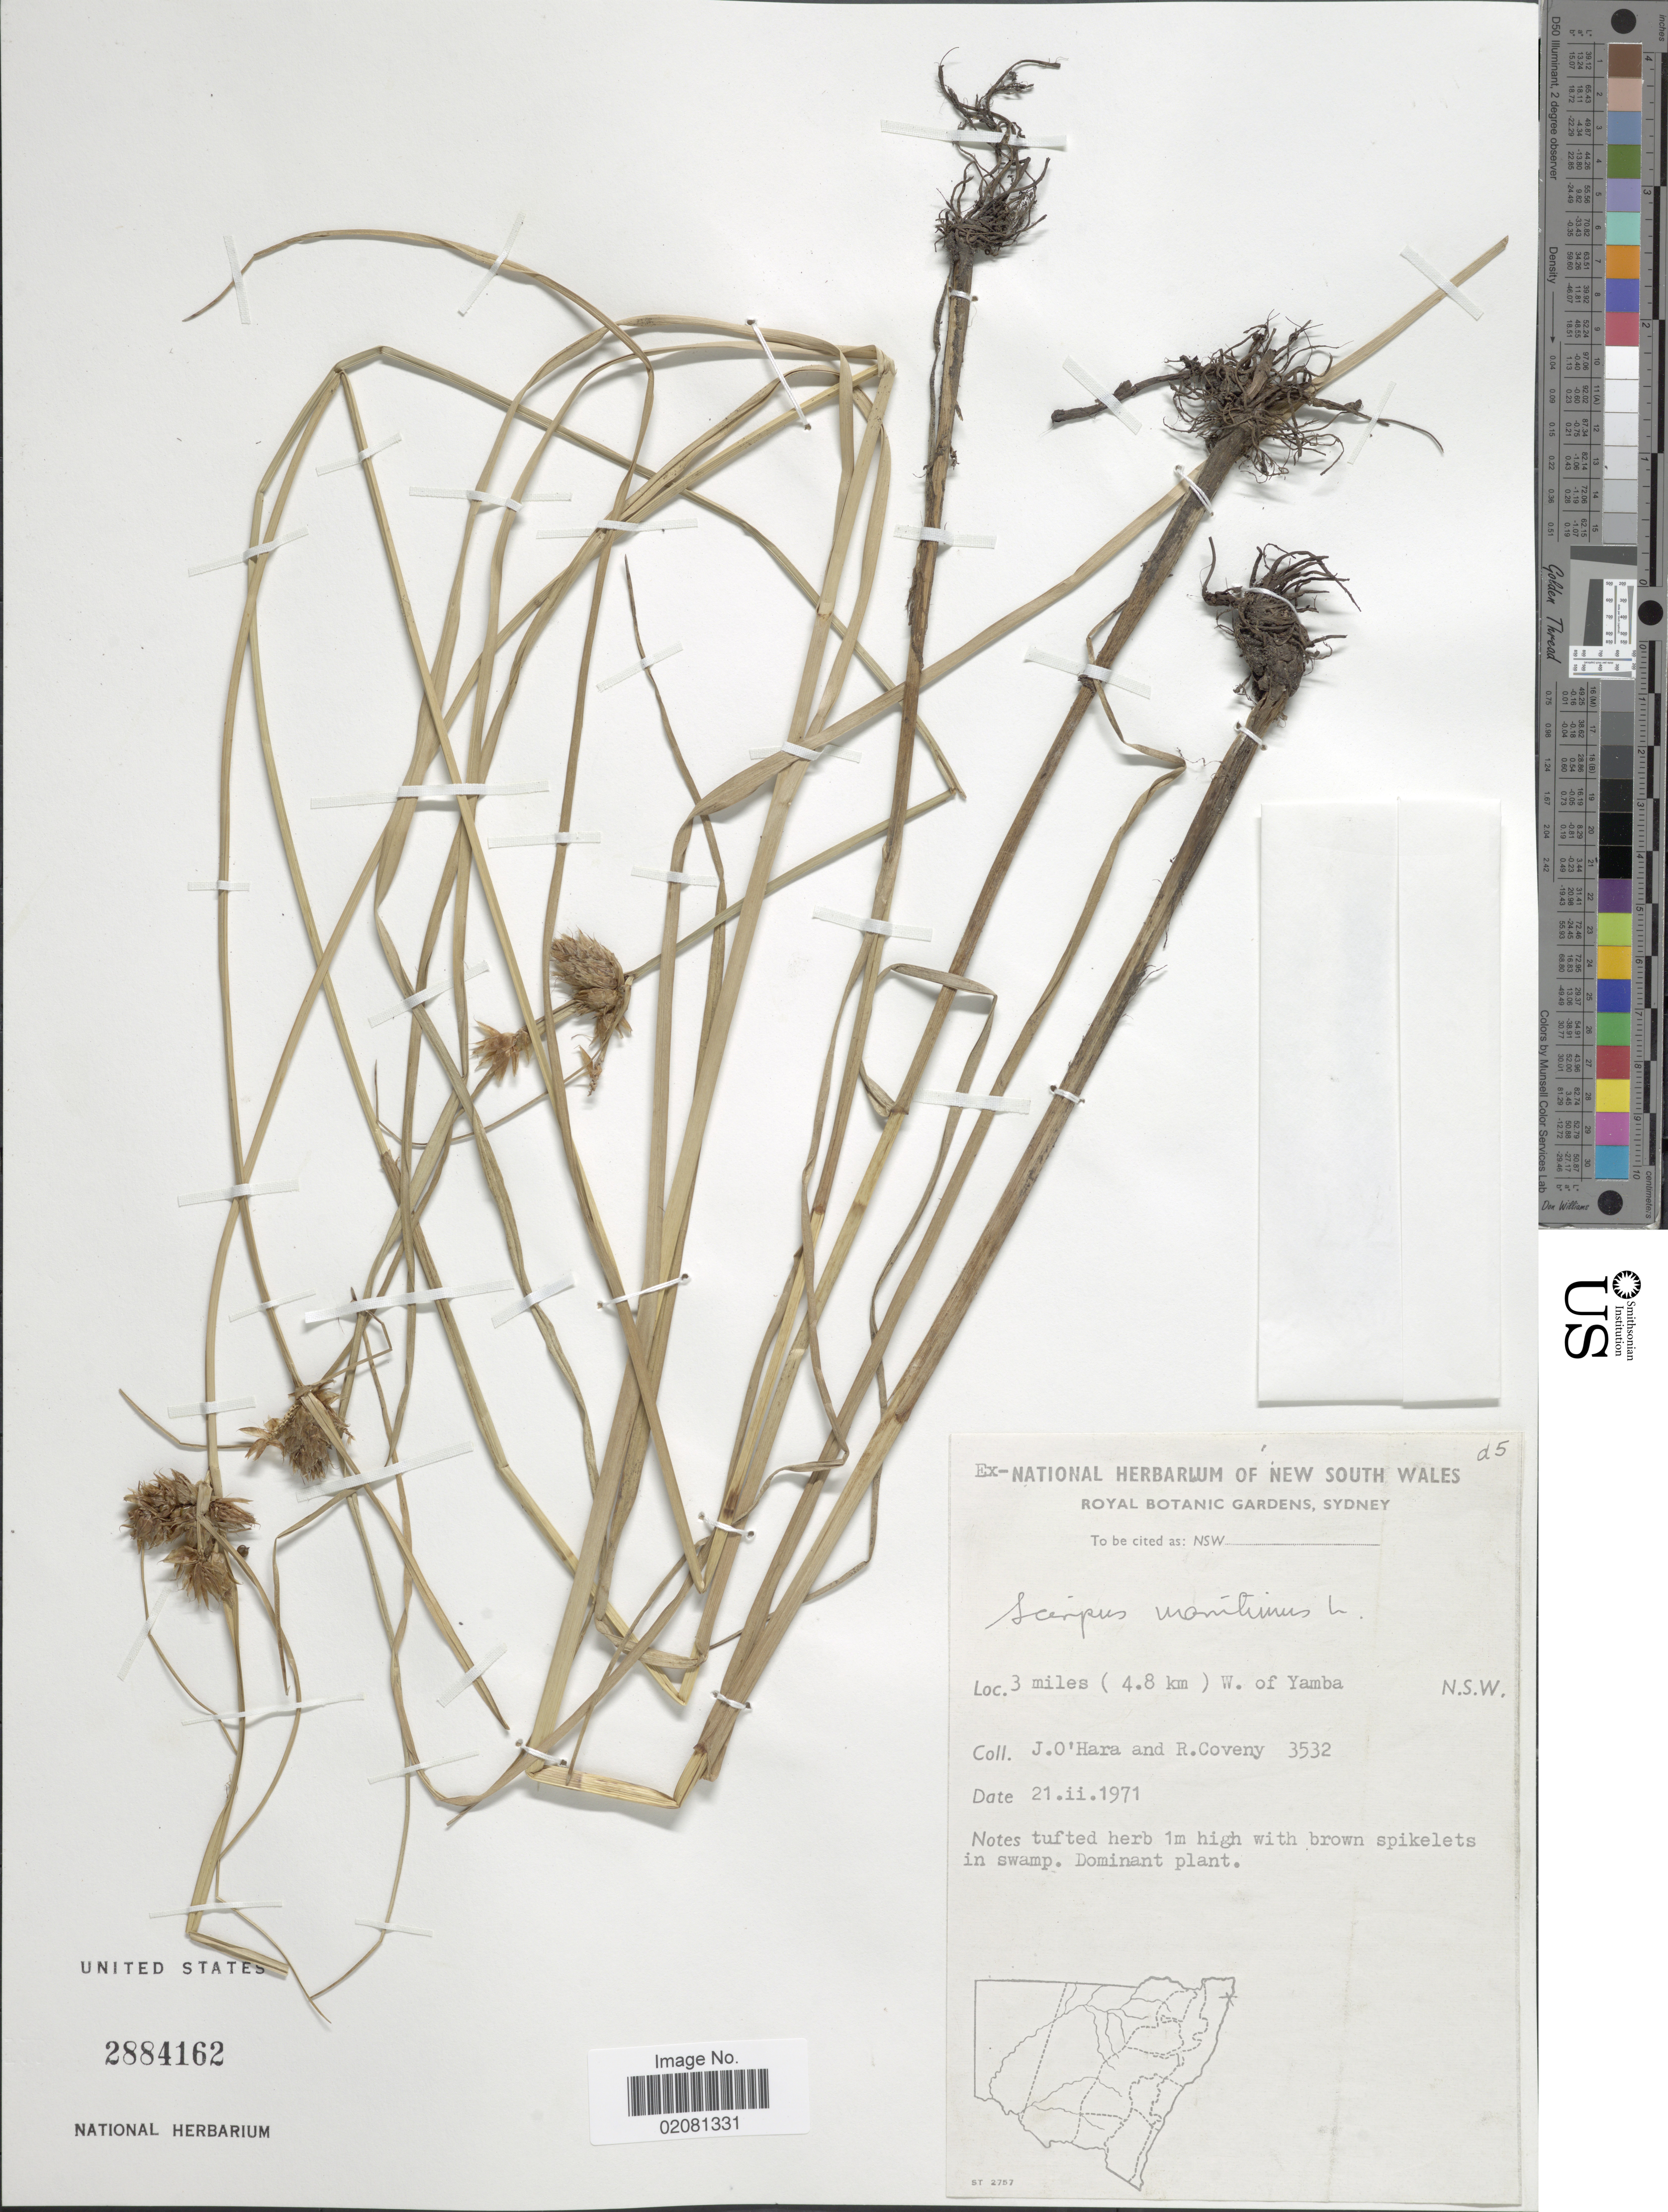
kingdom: Plantae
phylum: Tracheophyta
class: Liliopsida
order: Poales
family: Cyperaceae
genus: Bolboschoenus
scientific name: Bolboschoenus caldwellii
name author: (V.J. Cook) Soják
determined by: Strong, Mark T., (BOT), Smithsonian Institution - National Museum of Natural History (UNITED STATES)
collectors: J. O'Hara & R. Coveny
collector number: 3532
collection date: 1971-02-21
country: Australia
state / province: New South Wales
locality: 3 miles (4.8 km) W. of Yamba.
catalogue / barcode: US 2884162